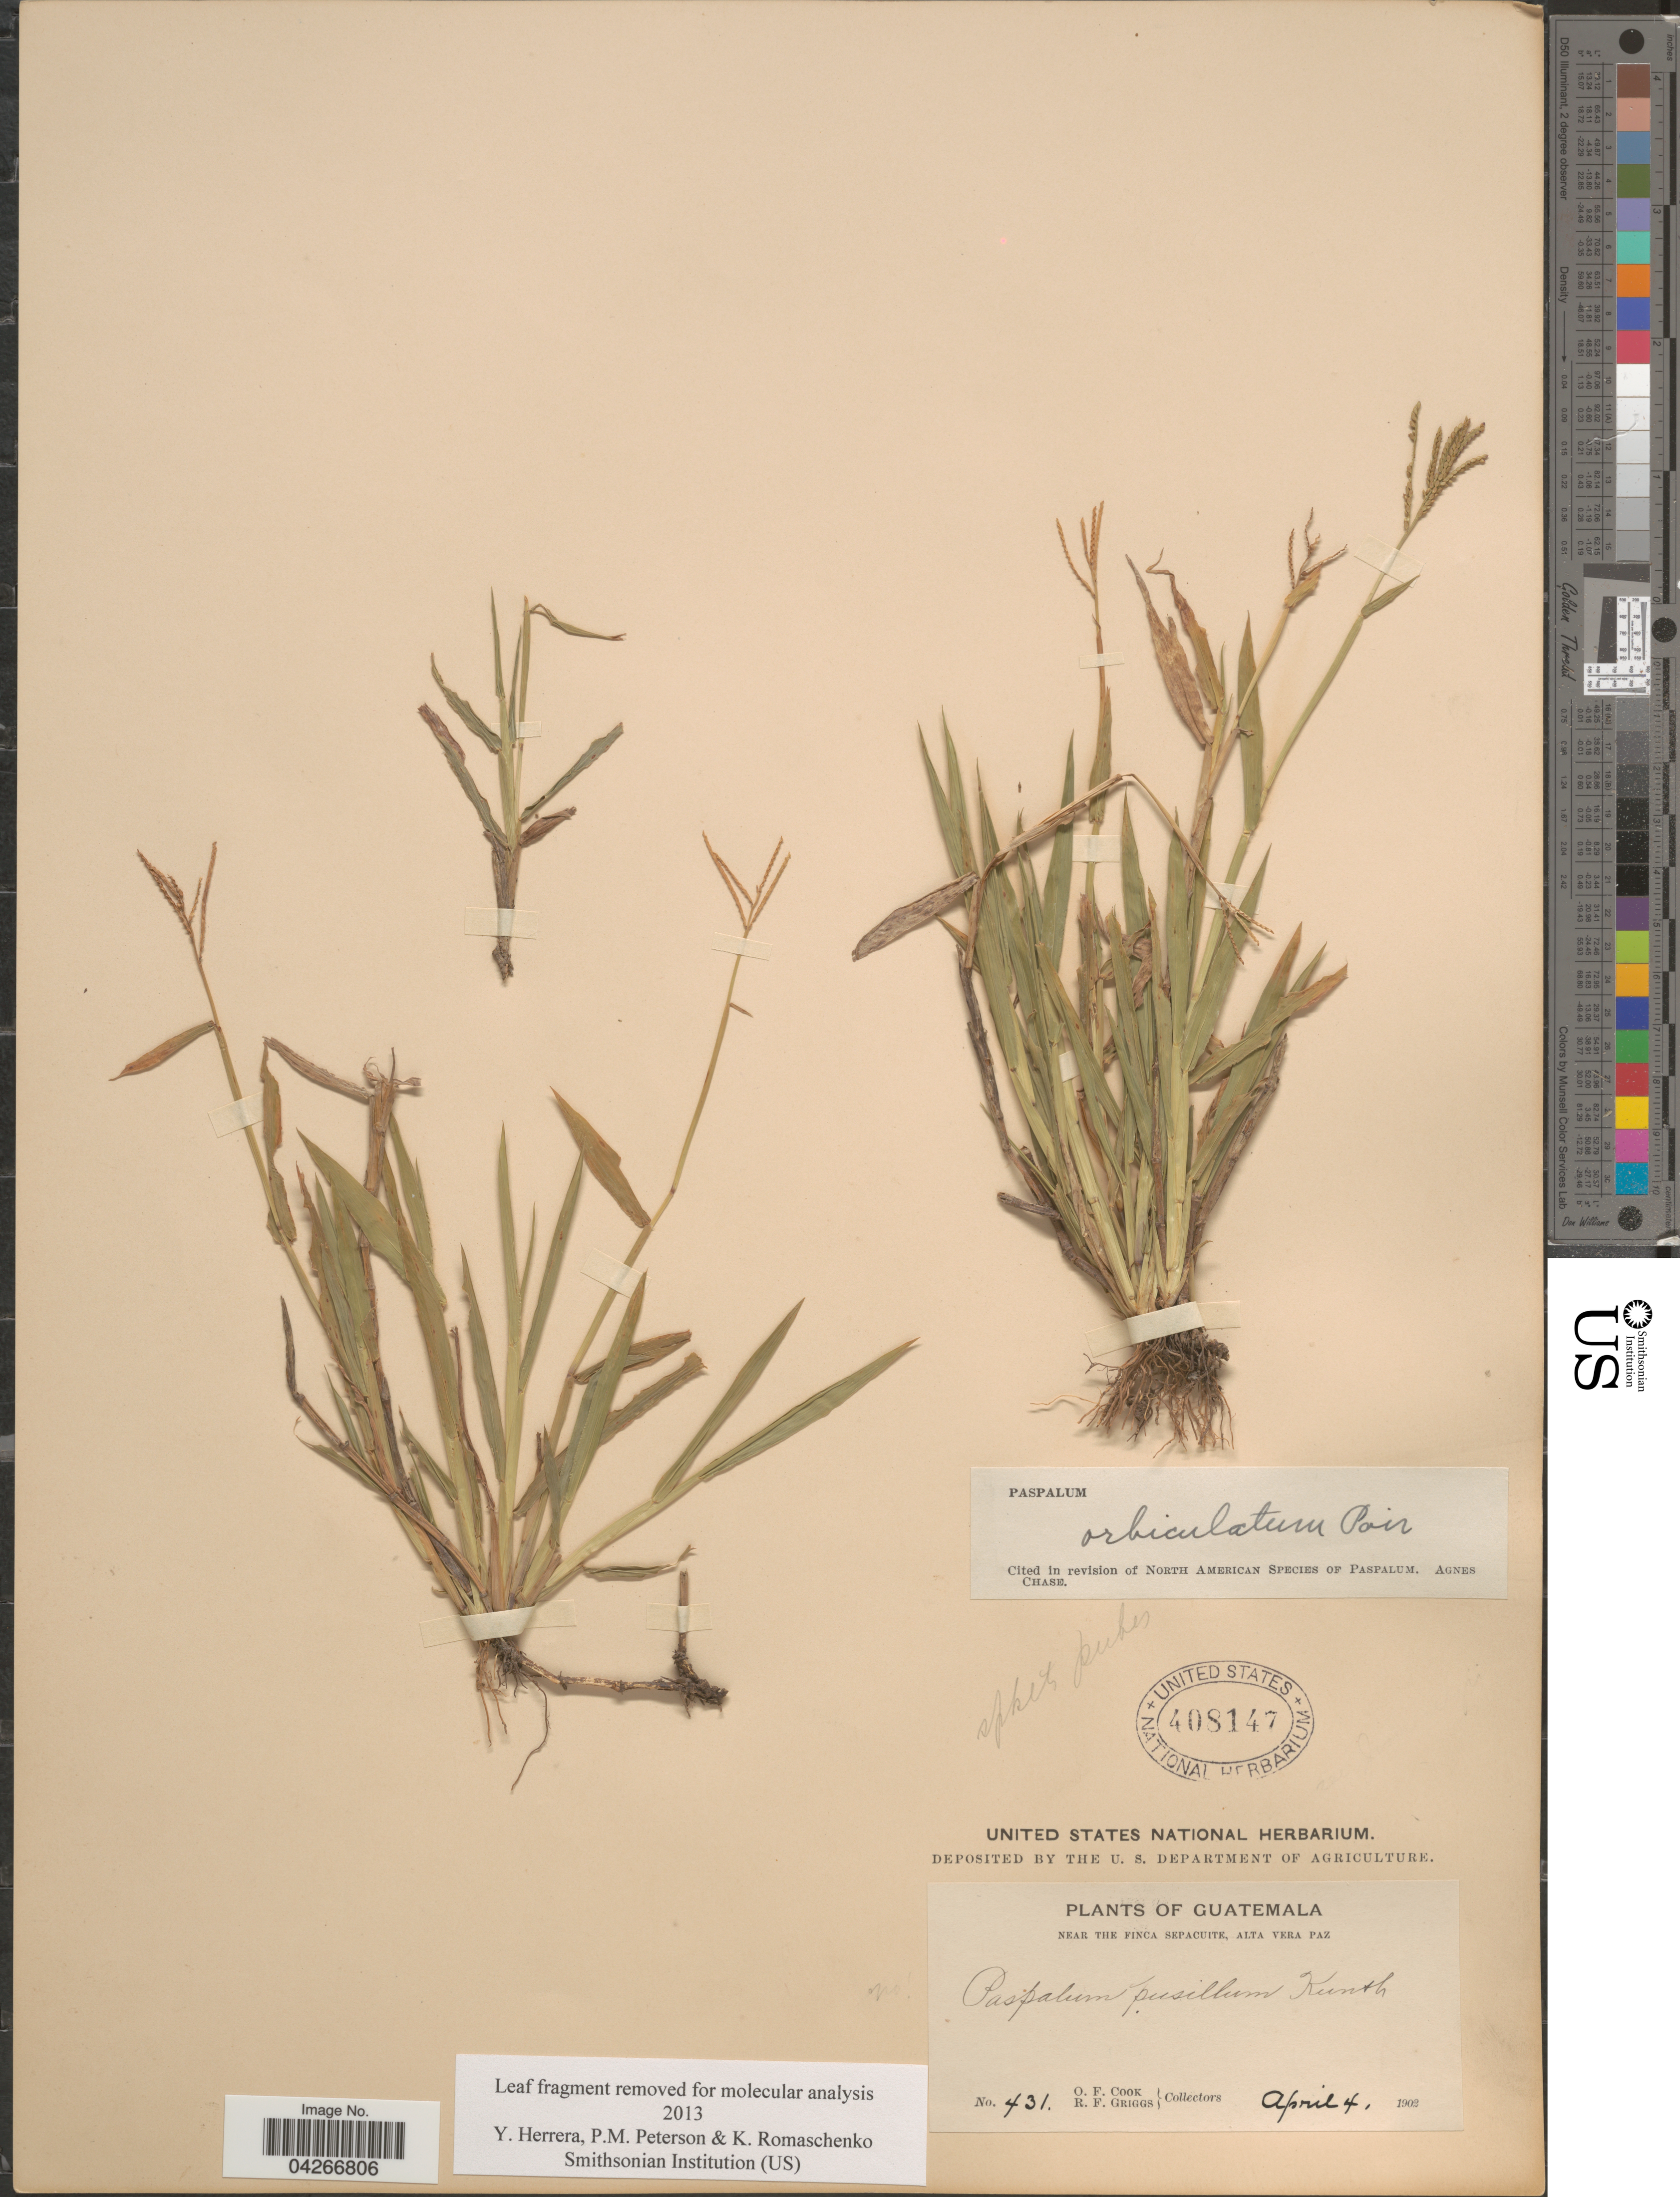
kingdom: Plantae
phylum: Tracheophyta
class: Liliopsida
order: Poales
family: Poaceae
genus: Paspalum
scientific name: Paspalum orbiculatum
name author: Poir. in Lam.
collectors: O. F. Cook & R. F. Griggs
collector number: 431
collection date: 1902-04-04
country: Guatemala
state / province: Alta Verapaz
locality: Near the Finca Sepacuite.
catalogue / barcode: US 408147